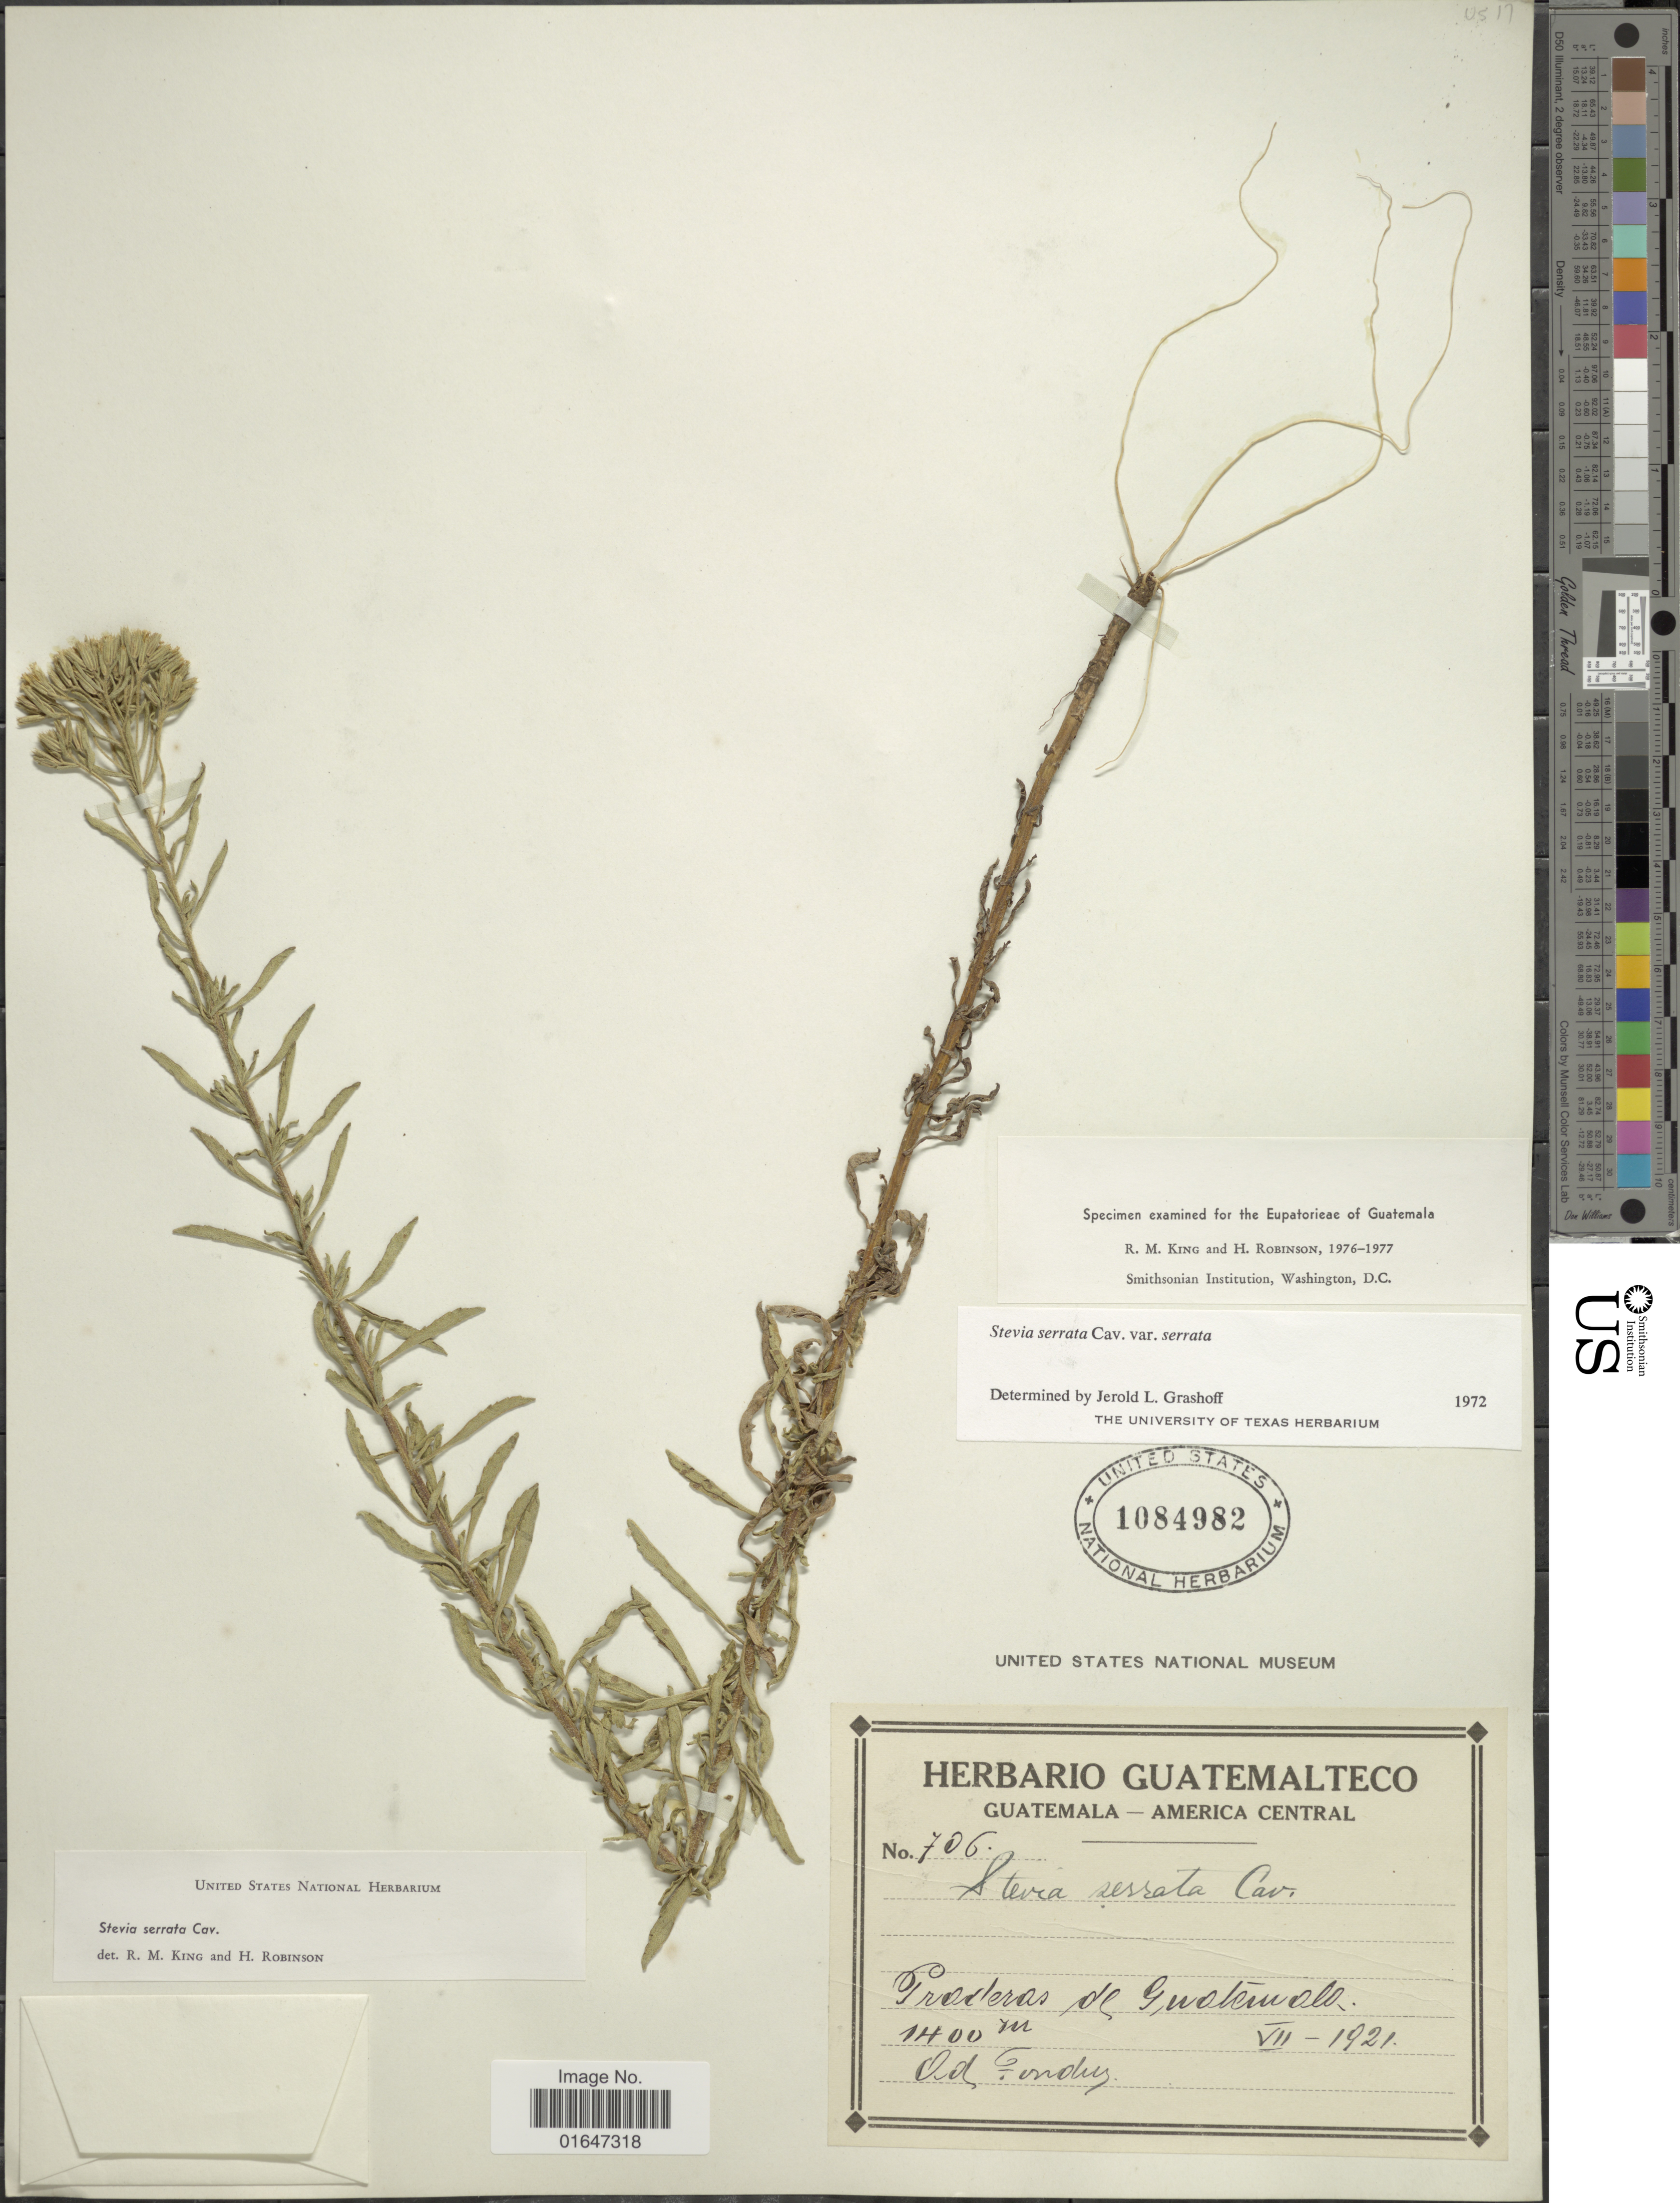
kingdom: Plantae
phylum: Tracheophyta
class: Magnoliopsida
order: Asterales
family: Asteraceae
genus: Stevia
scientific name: Stevia serrata var. serrata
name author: Cav.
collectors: A. Tonduz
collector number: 706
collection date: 1921-07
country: Guatemala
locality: Proderad de Guatemala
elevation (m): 1400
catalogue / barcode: US 1084982